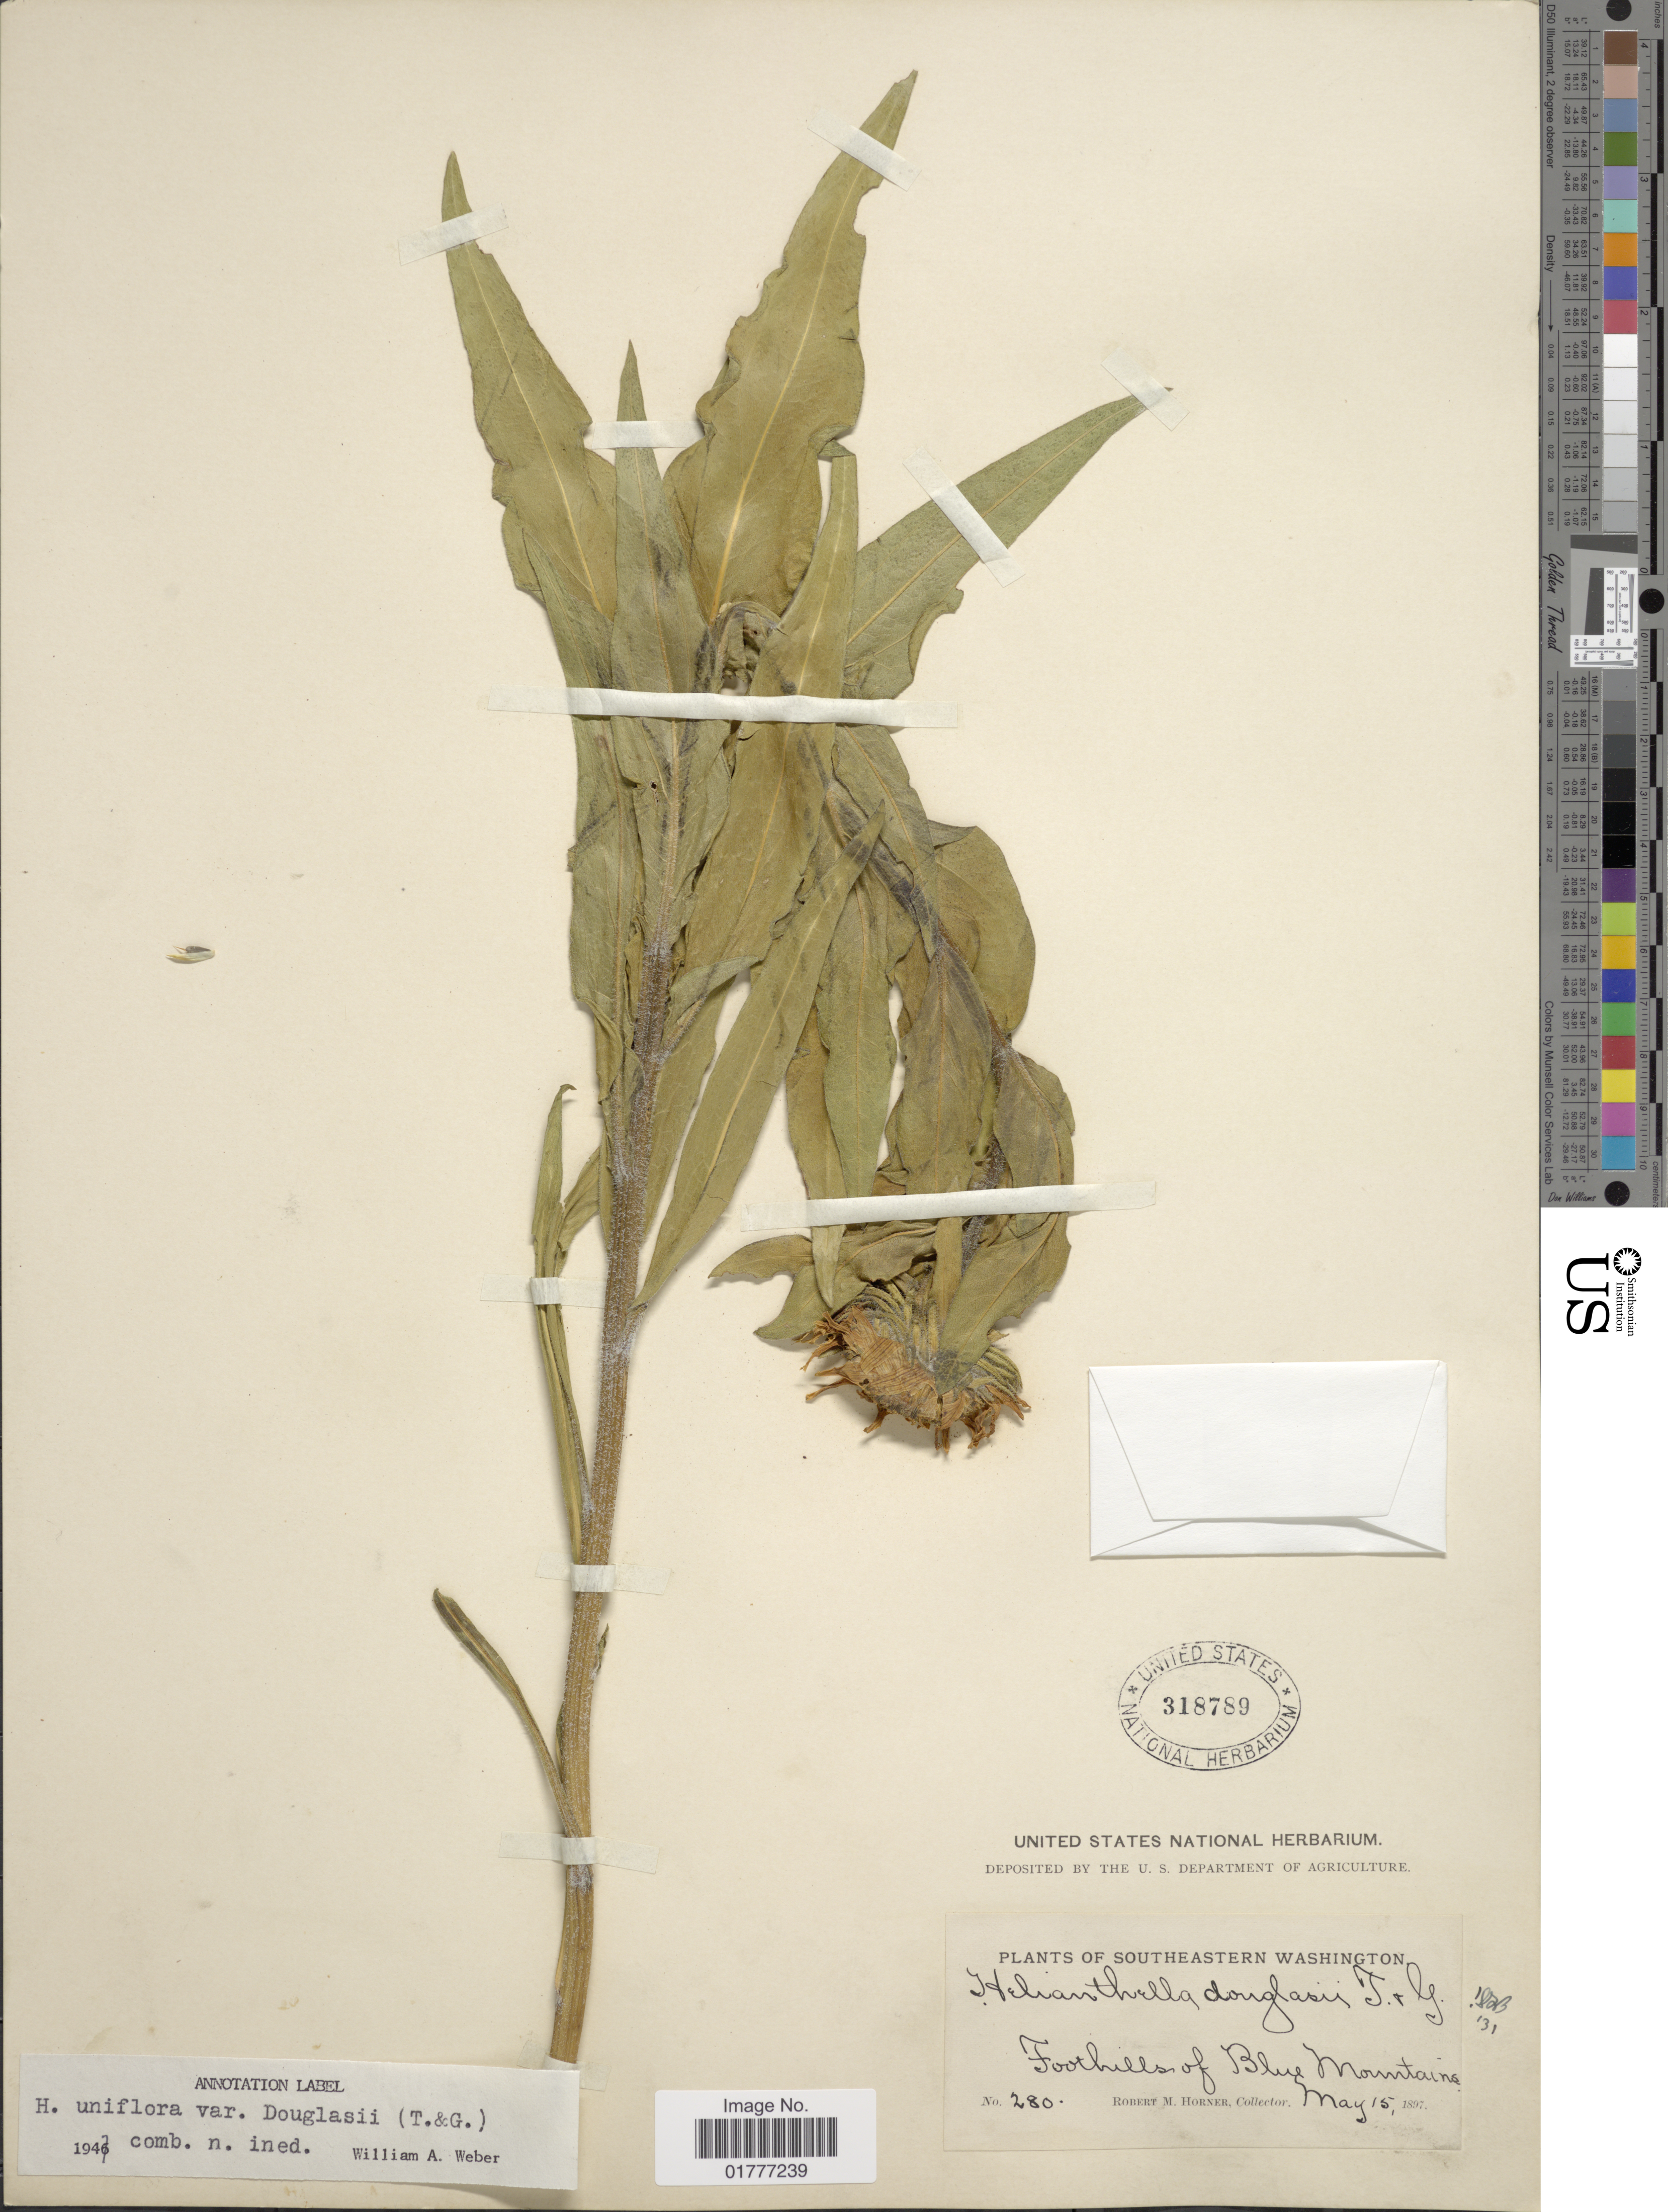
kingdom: Plantae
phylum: Tracheophyta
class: Magnoliopsida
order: Asterales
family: Asteraceae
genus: Helianthella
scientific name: Helianthella douglasii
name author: Torr. & A. Gray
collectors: R. Horner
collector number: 280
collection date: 1897-05-15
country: United States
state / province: Washington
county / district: Clallam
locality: Southeastern Washington, foothills of Blue Mountains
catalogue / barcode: US 318789